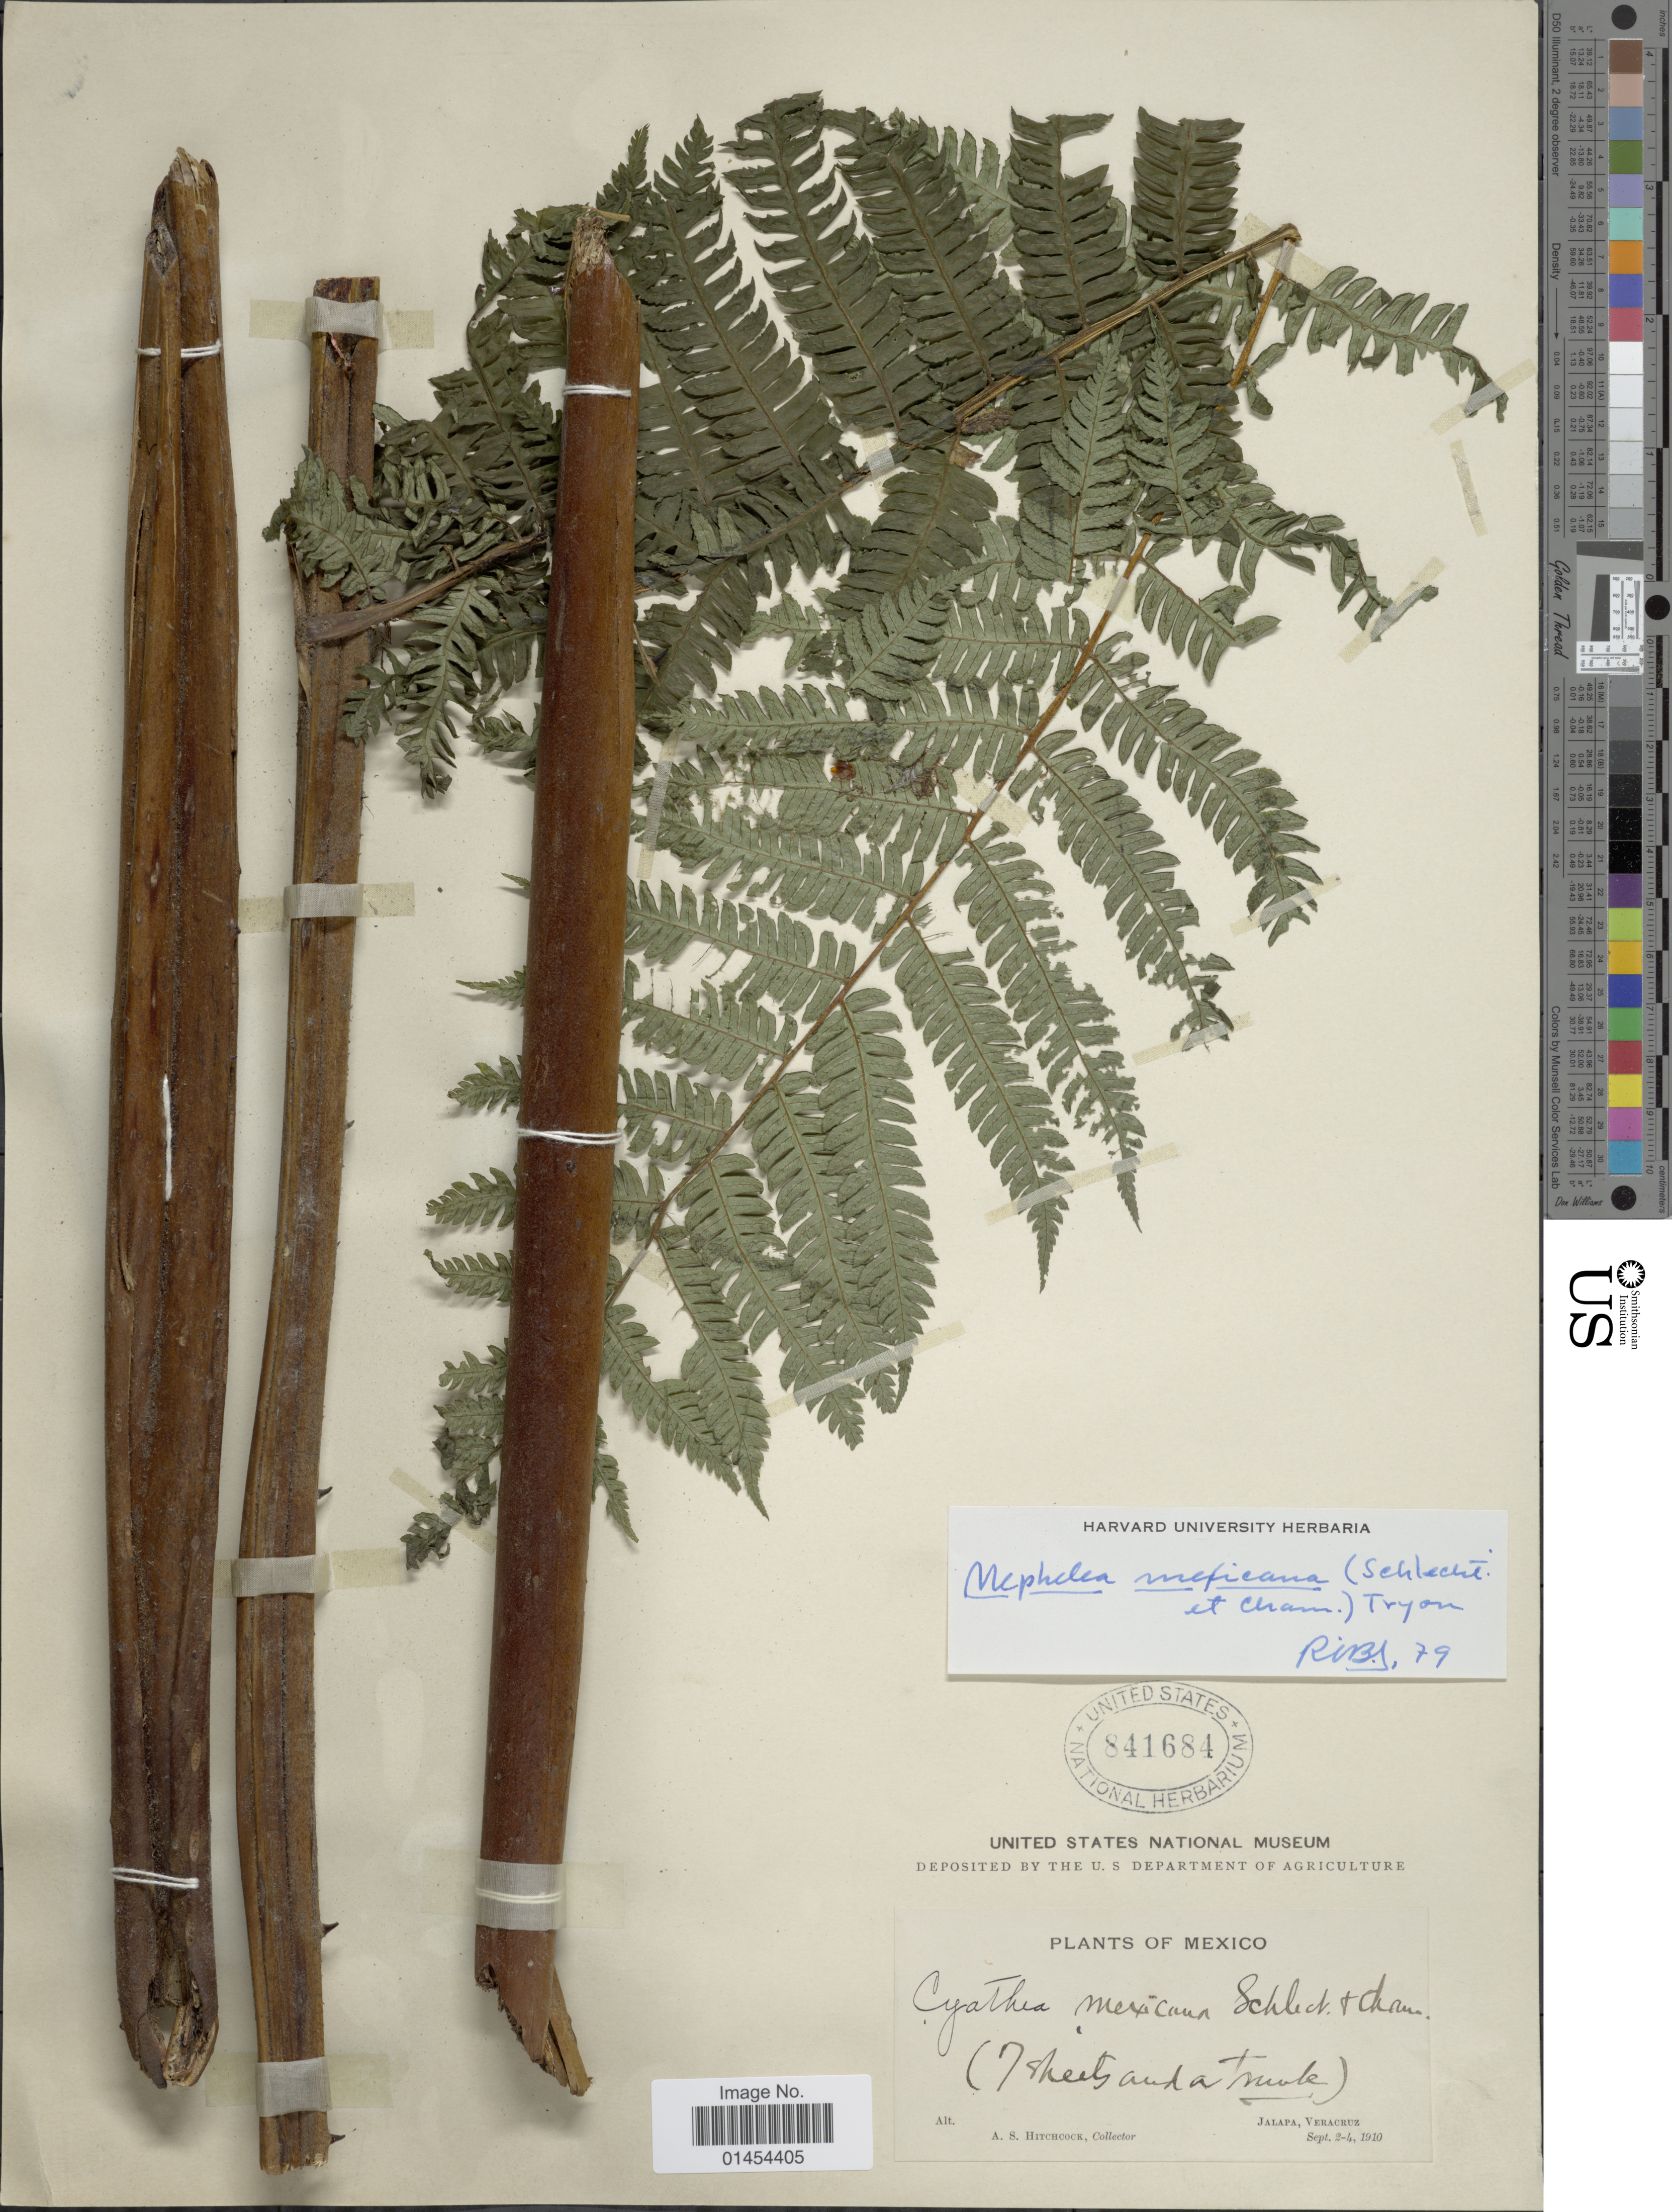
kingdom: Plantae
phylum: Tracheophyta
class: Polypodiopsida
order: Cyatheales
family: Cyatheaceae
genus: Alsophila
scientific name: Alsophila firma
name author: (Baker) D.S. Conant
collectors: A. S. Hitchcock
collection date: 1910-09-02/1910-09-04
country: Mexico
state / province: Veracruz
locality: Jalapa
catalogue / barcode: US 841684